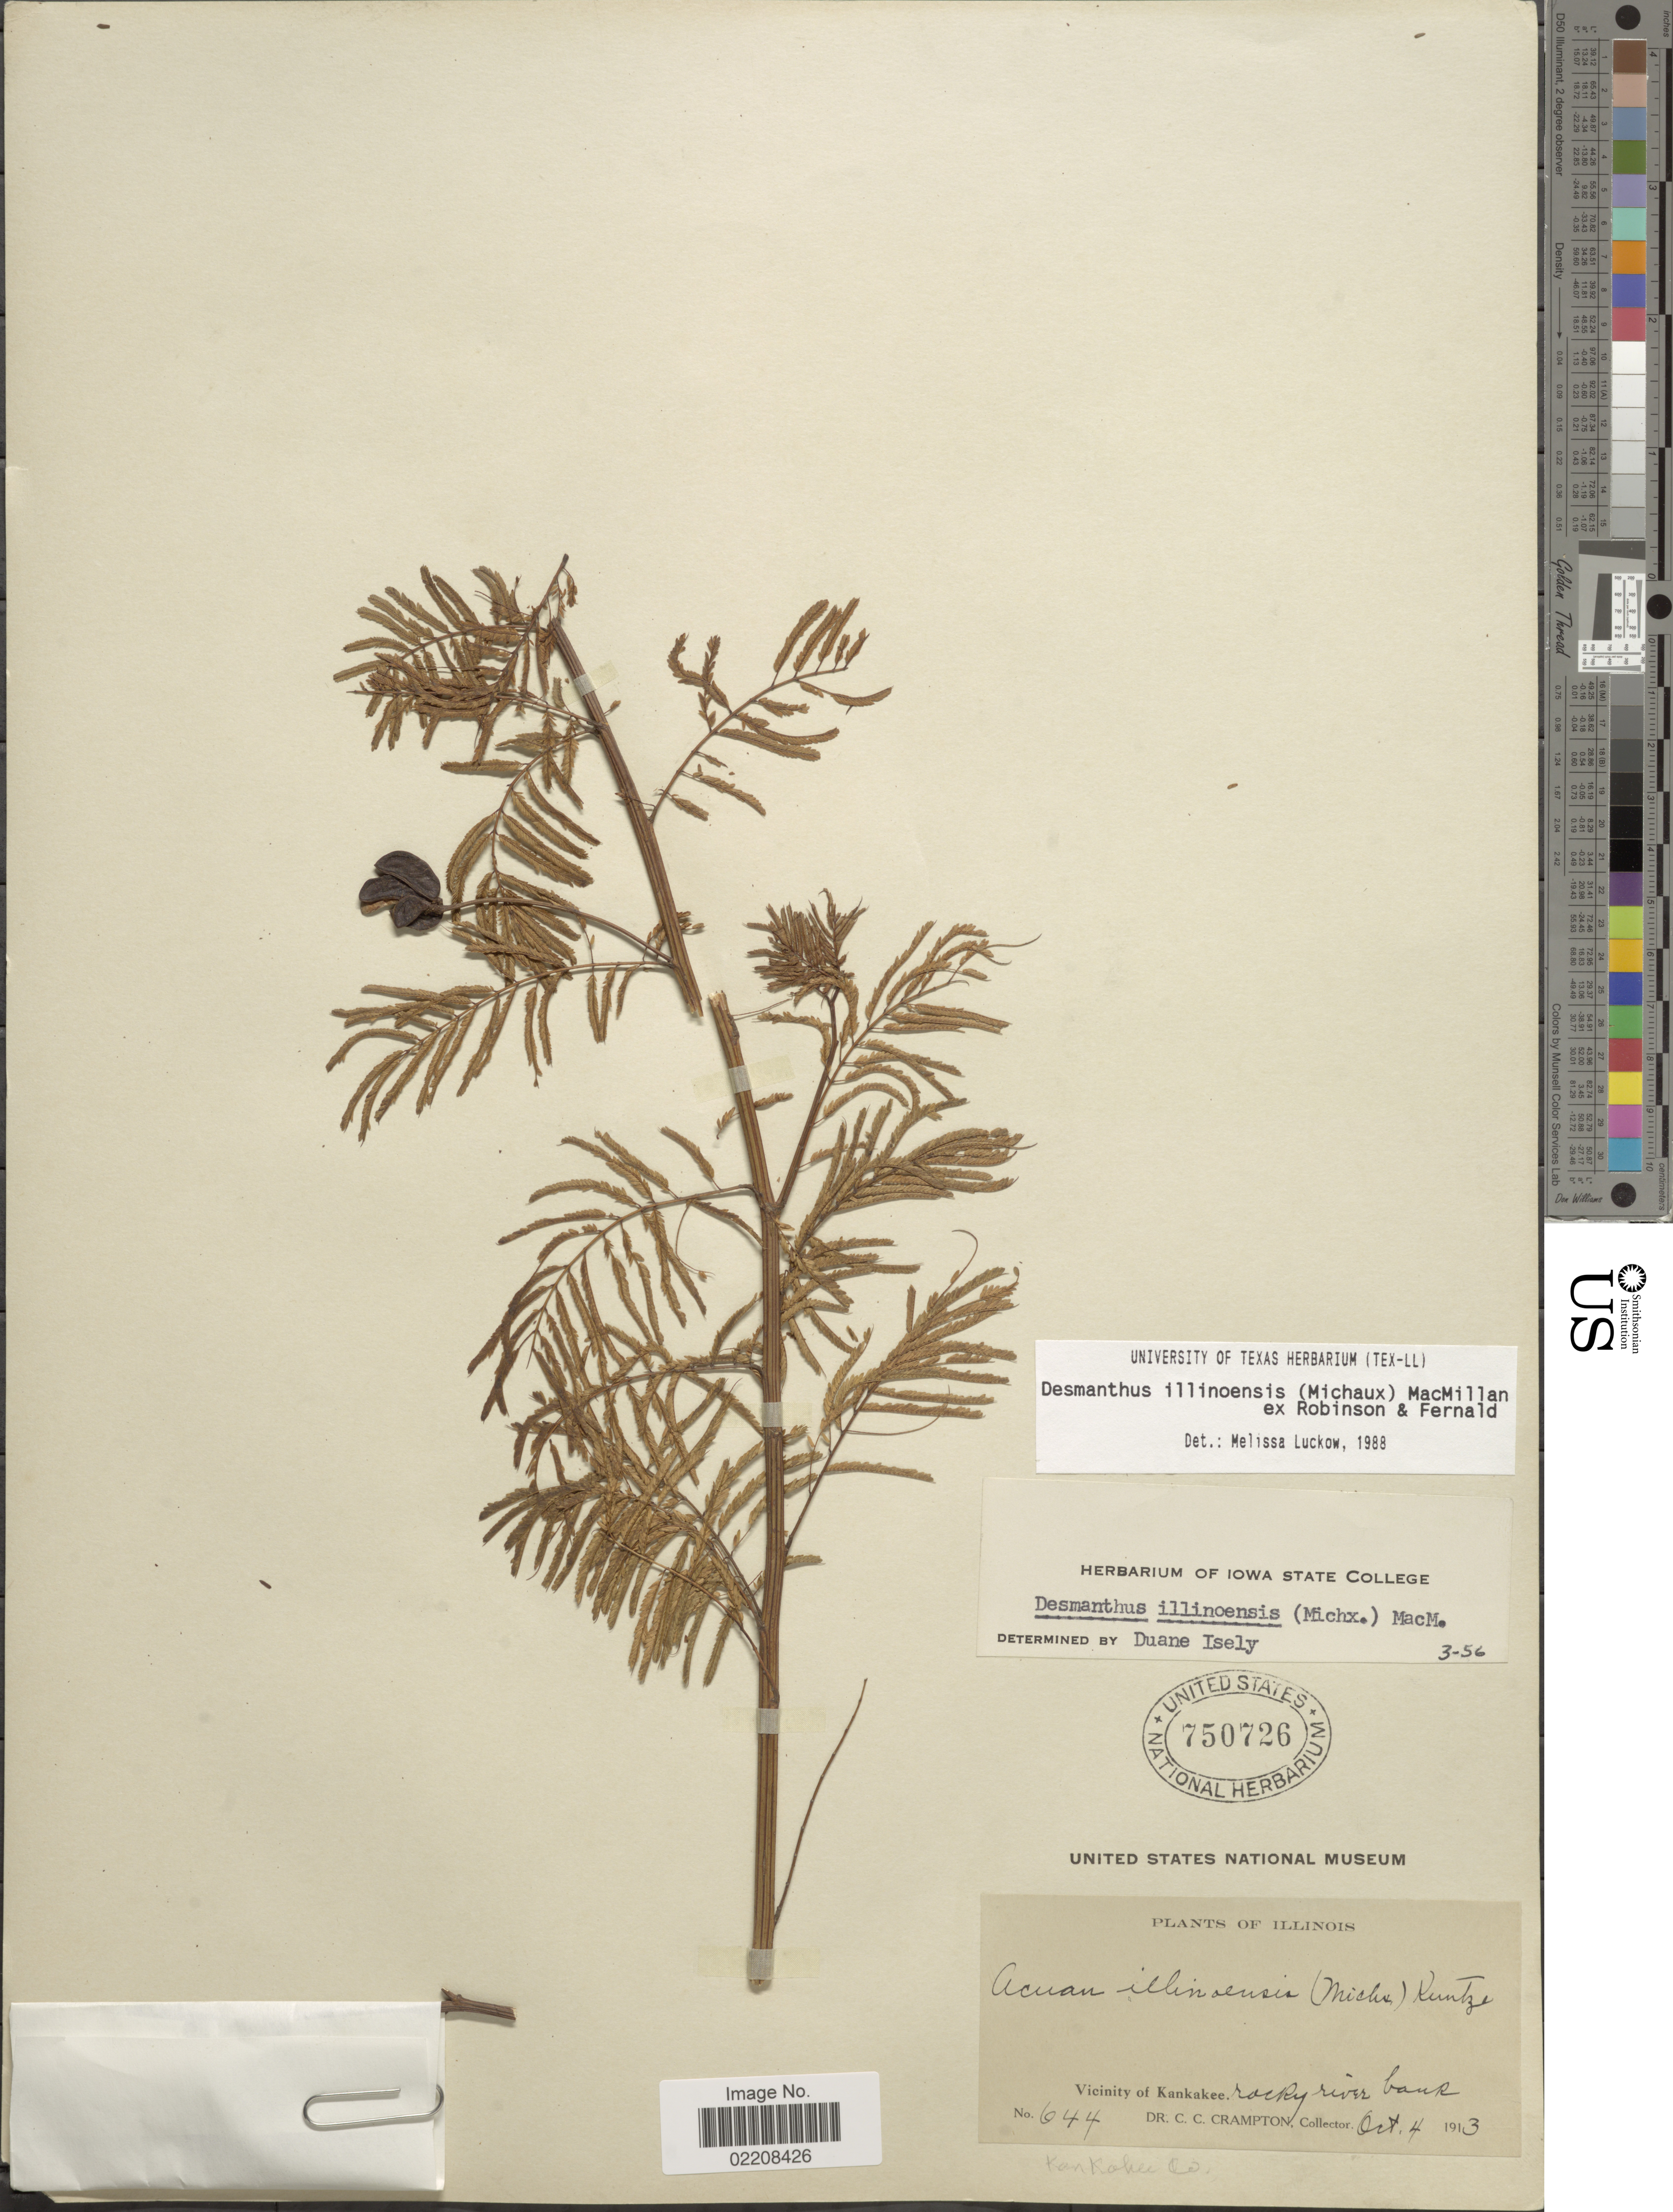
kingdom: Plantae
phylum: Tracheophyta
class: Magnoliopsida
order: Fabales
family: Fabaceae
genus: Desmanthus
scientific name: Desmanthus illinoensis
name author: (Michx.) MacMill.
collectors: C. Crampton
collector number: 644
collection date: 1913-10-04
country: United States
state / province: Illinois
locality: Vicinity of Kankakee, rocky river bank. Kankakee Co.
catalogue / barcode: US 750726